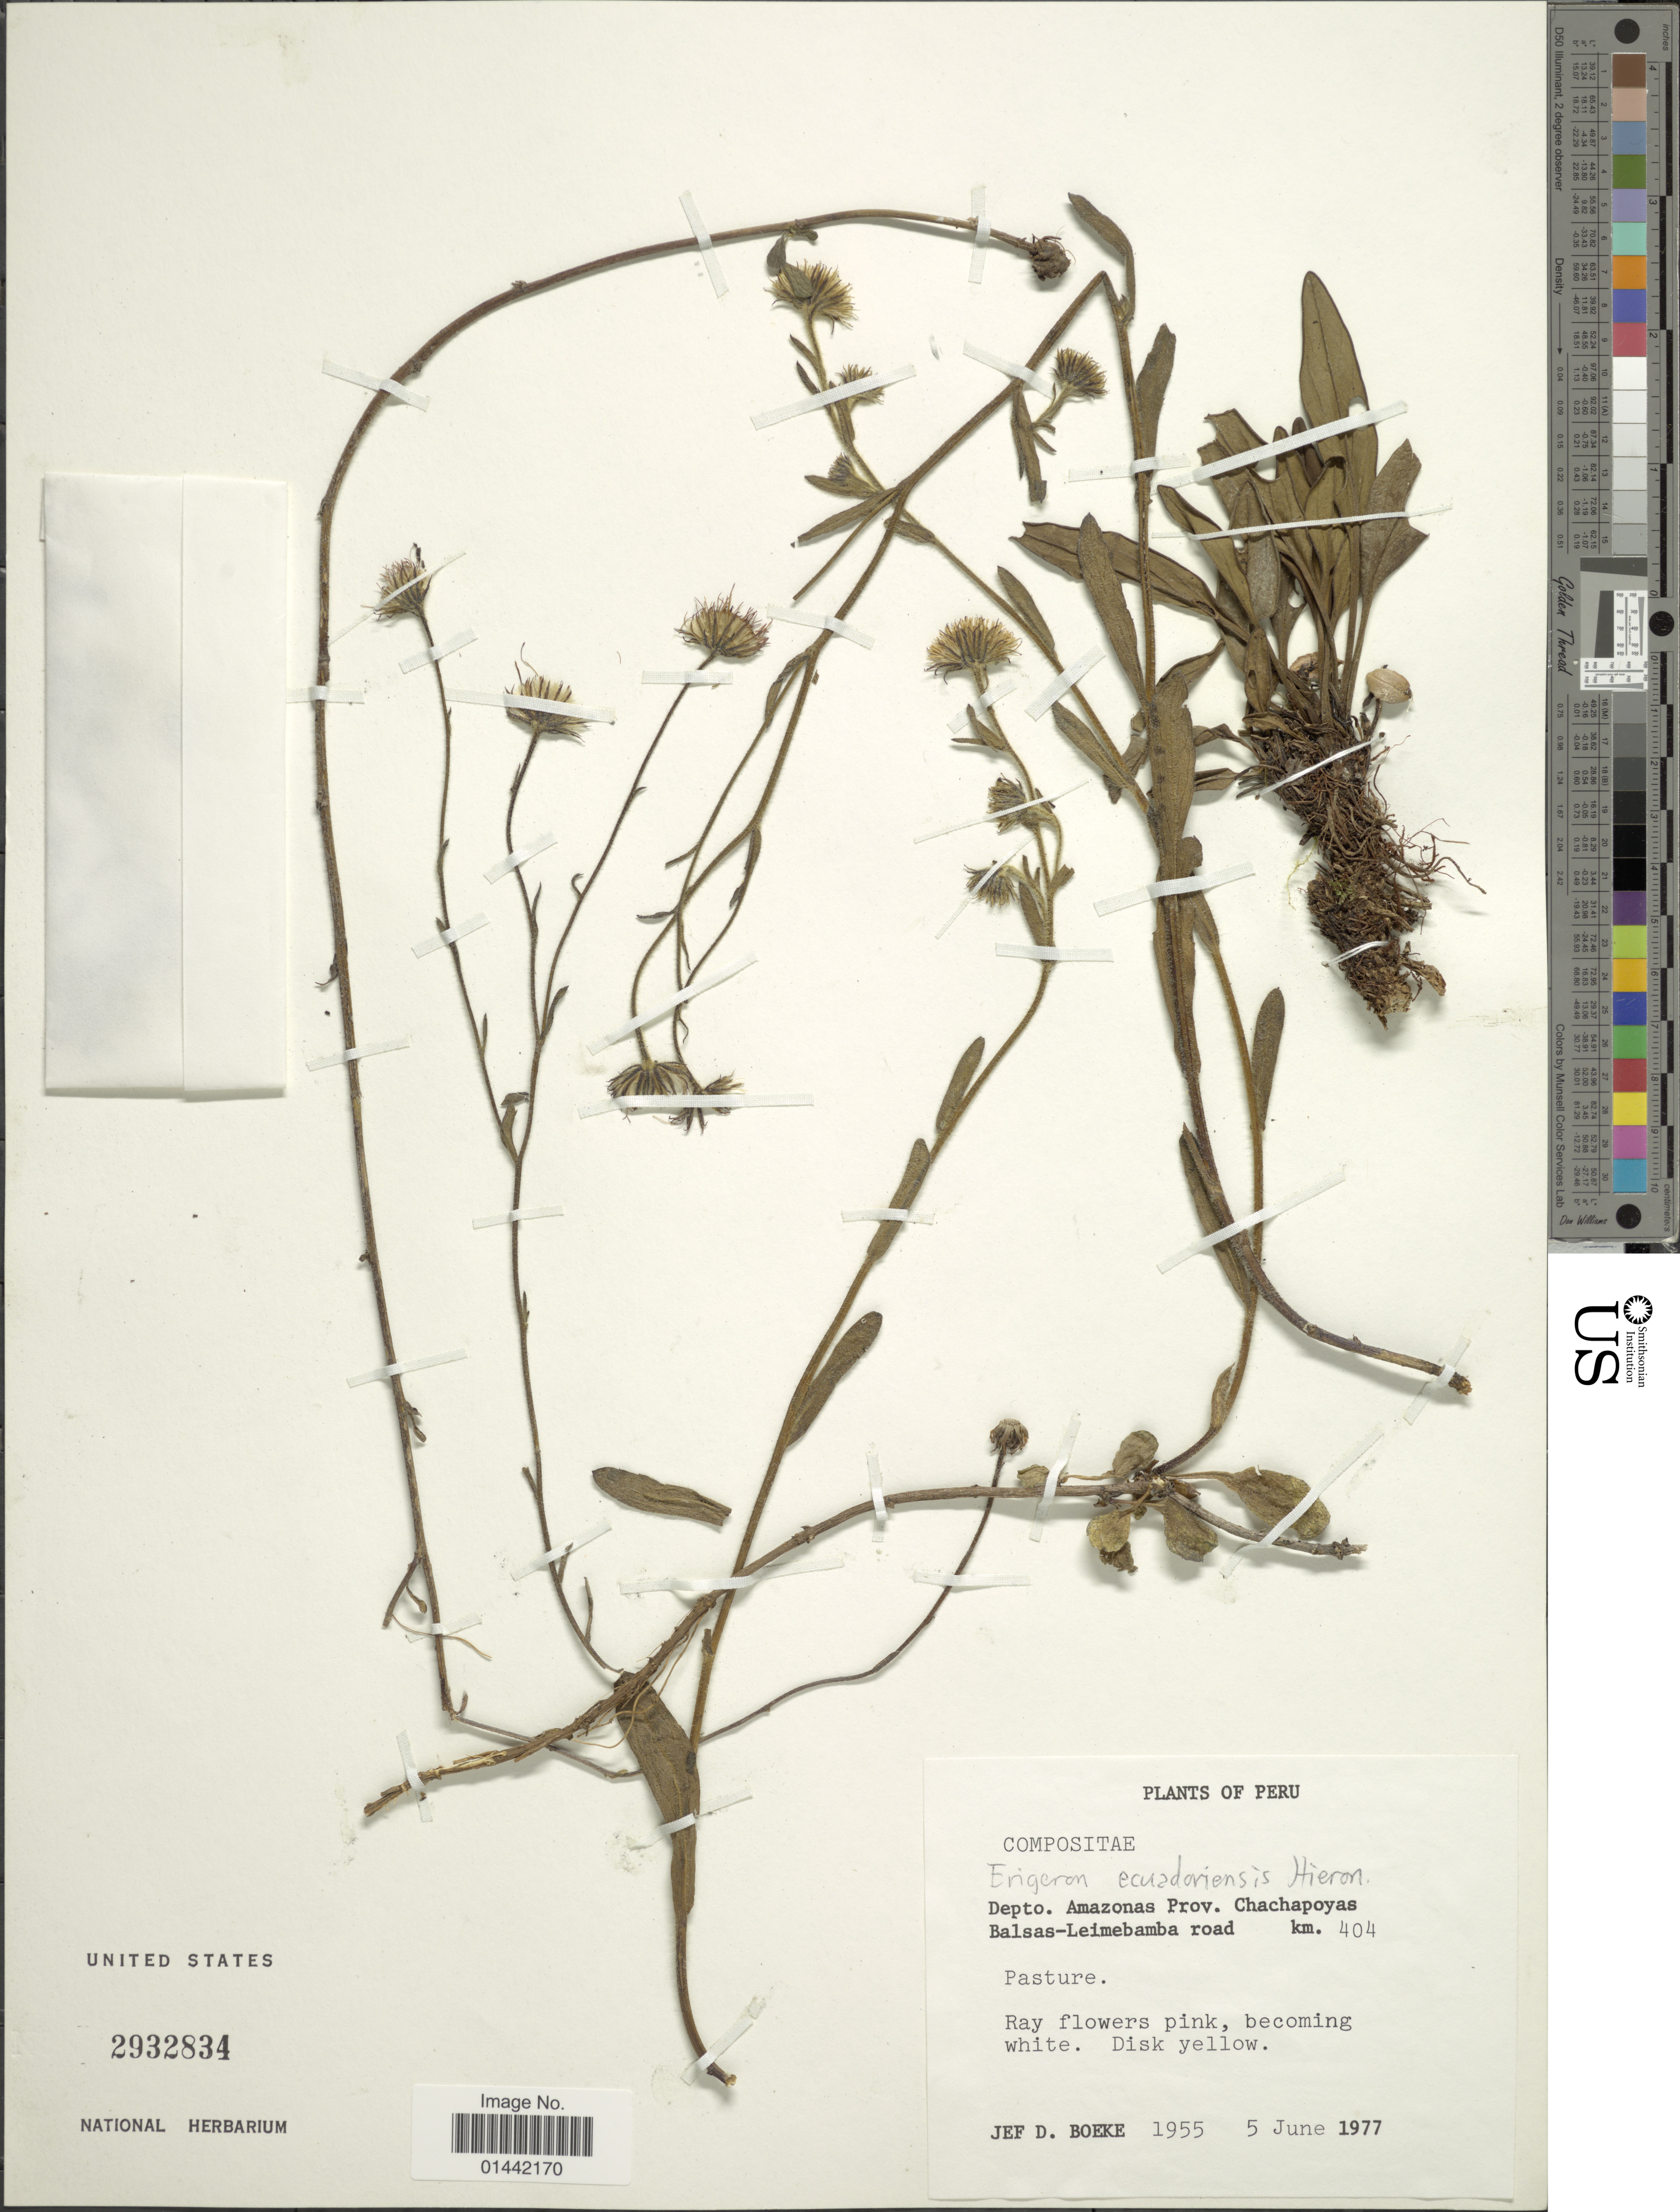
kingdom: Plantae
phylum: Tracheophyta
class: Magnoliopsida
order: Asterales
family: Asteraceae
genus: Erigeron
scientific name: Erigeron equadoriensis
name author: Hieron.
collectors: J. D. Boeke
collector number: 1955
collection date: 1977-06-05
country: Venezuela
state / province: Amazonas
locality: Prov. Chachapoyas Balsas-Leimebamba road, km. 404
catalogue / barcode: US 2932834